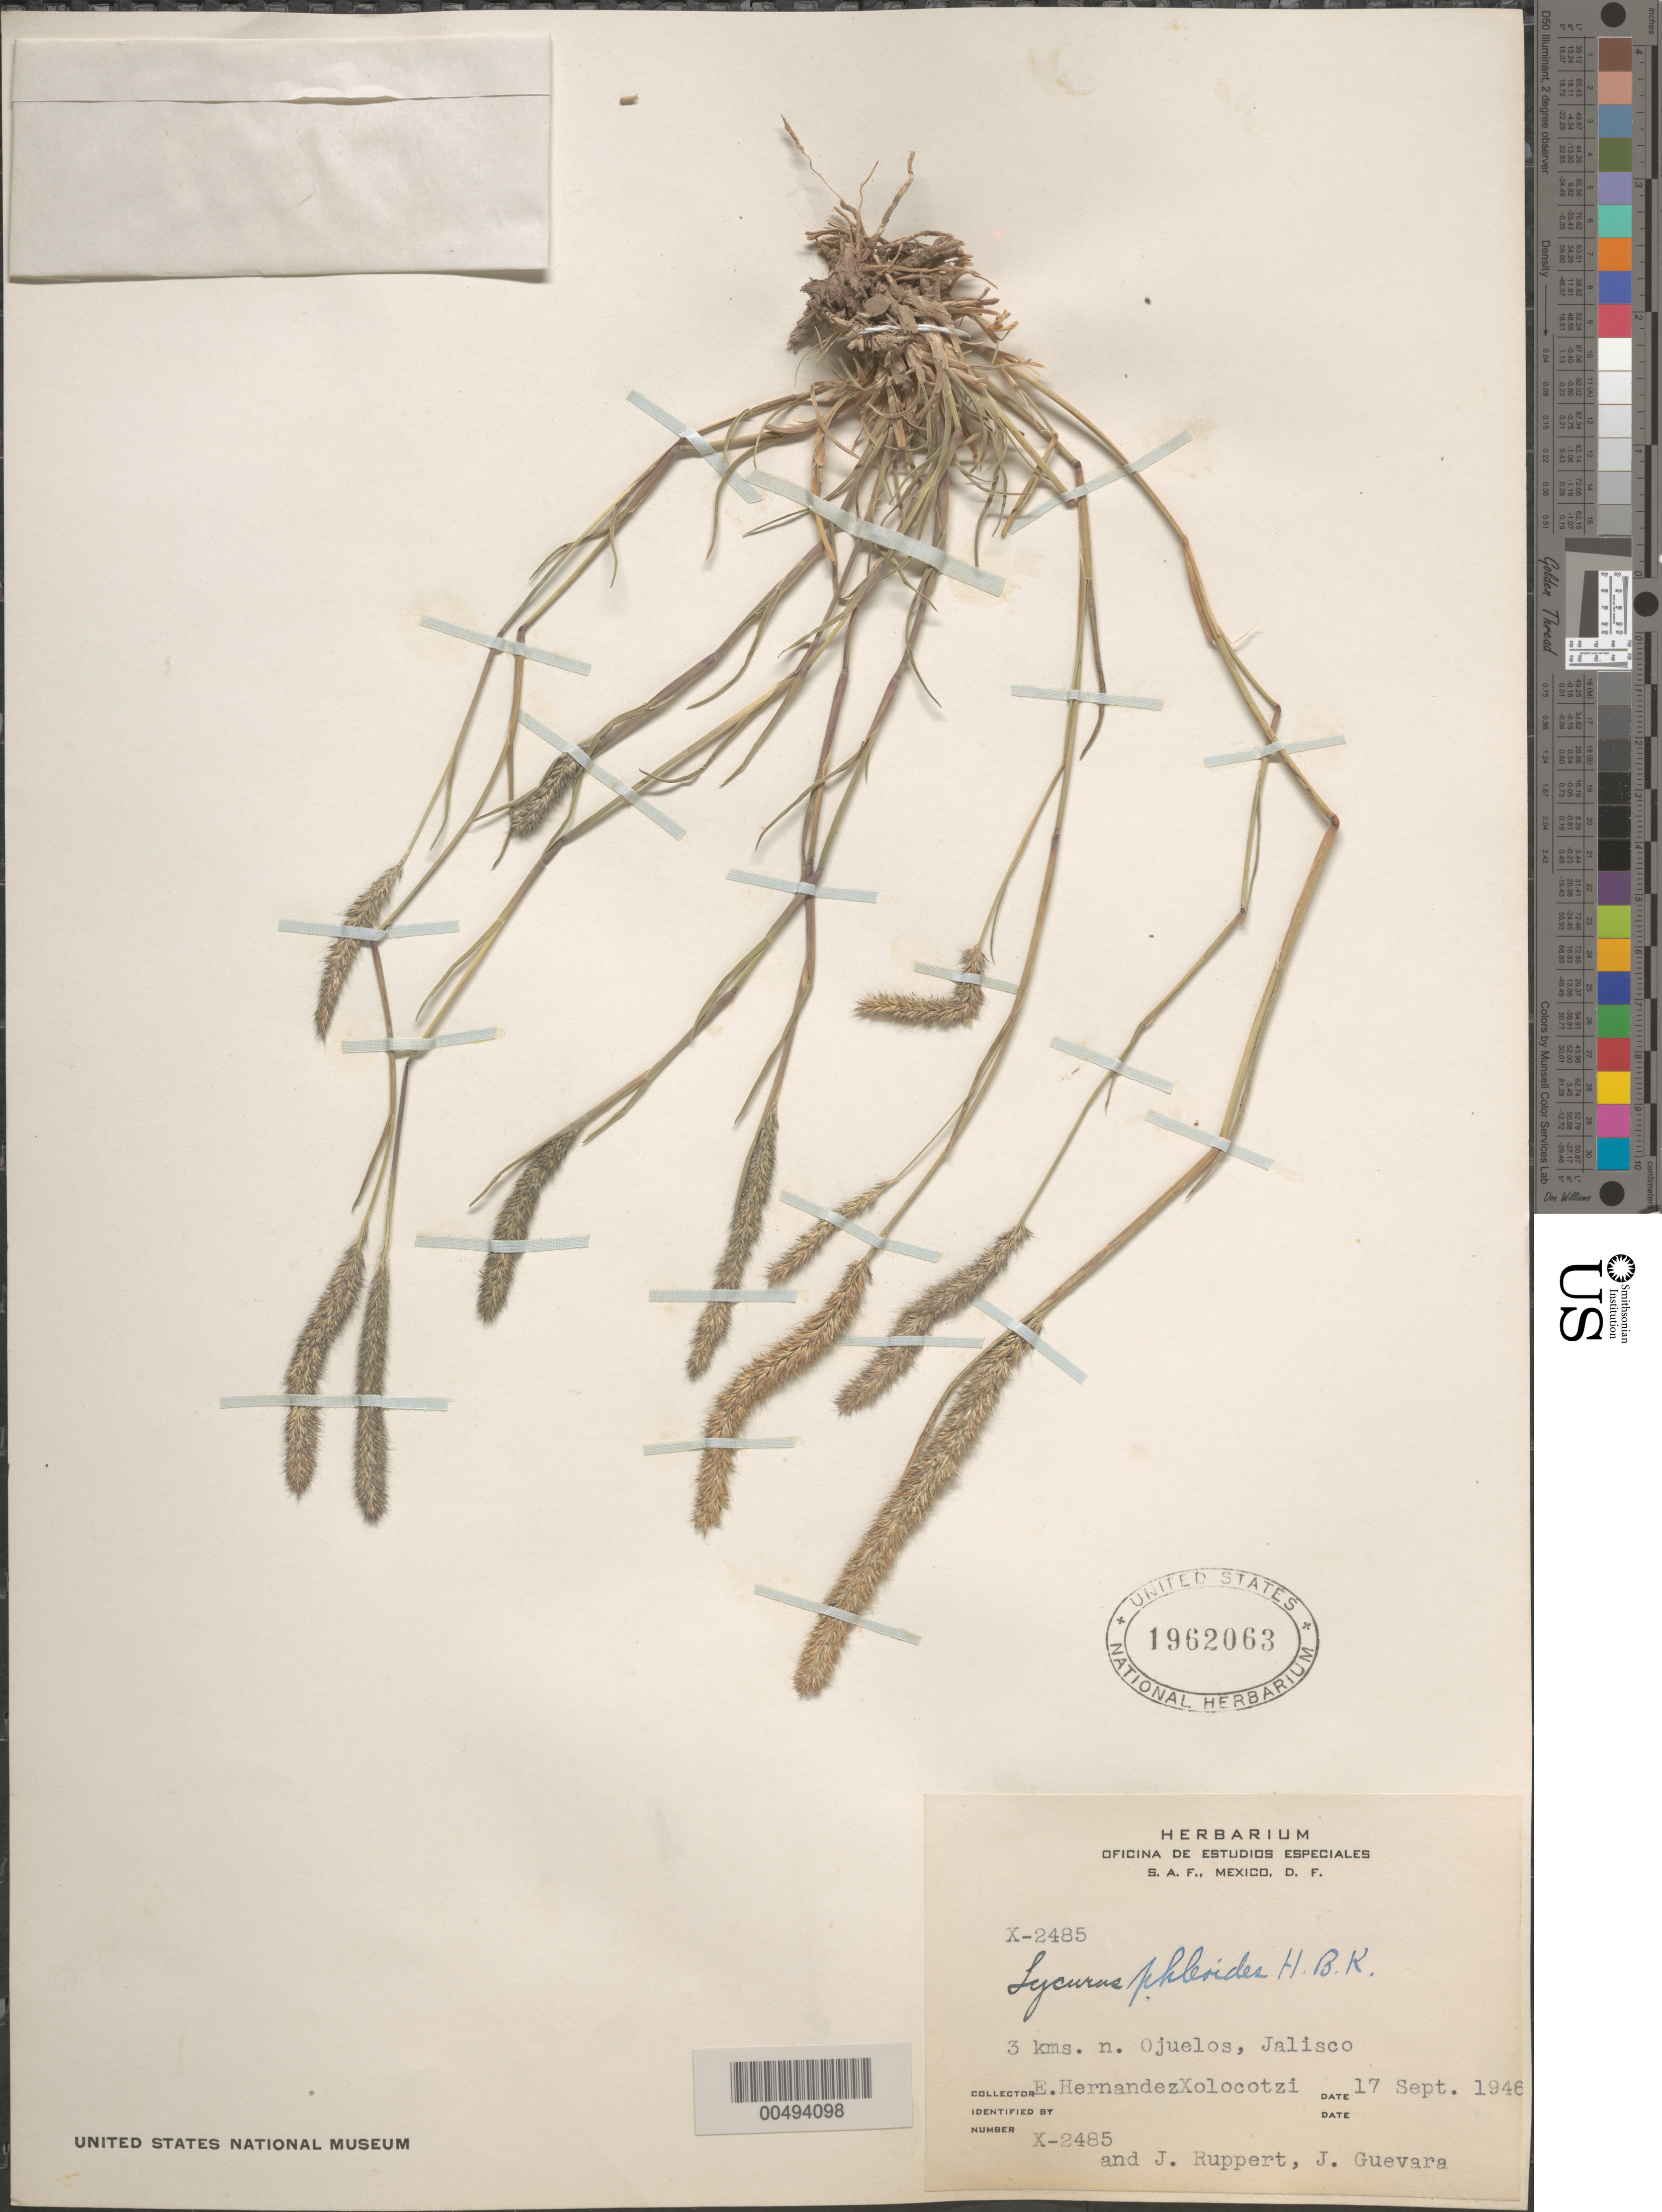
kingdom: Plantae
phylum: Tracheophyta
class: Liliopsida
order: Poales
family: Poaceae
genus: Lycurus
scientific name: Lycurus phleoides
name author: Kunth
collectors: E. I. Hernández-X., J. Ruppert & J. Guevara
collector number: X-2485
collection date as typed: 17 Sep 1946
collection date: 1946-09-17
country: Mexico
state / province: Jalisco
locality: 3 km N [of] Ojuelos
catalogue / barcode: US 1962063